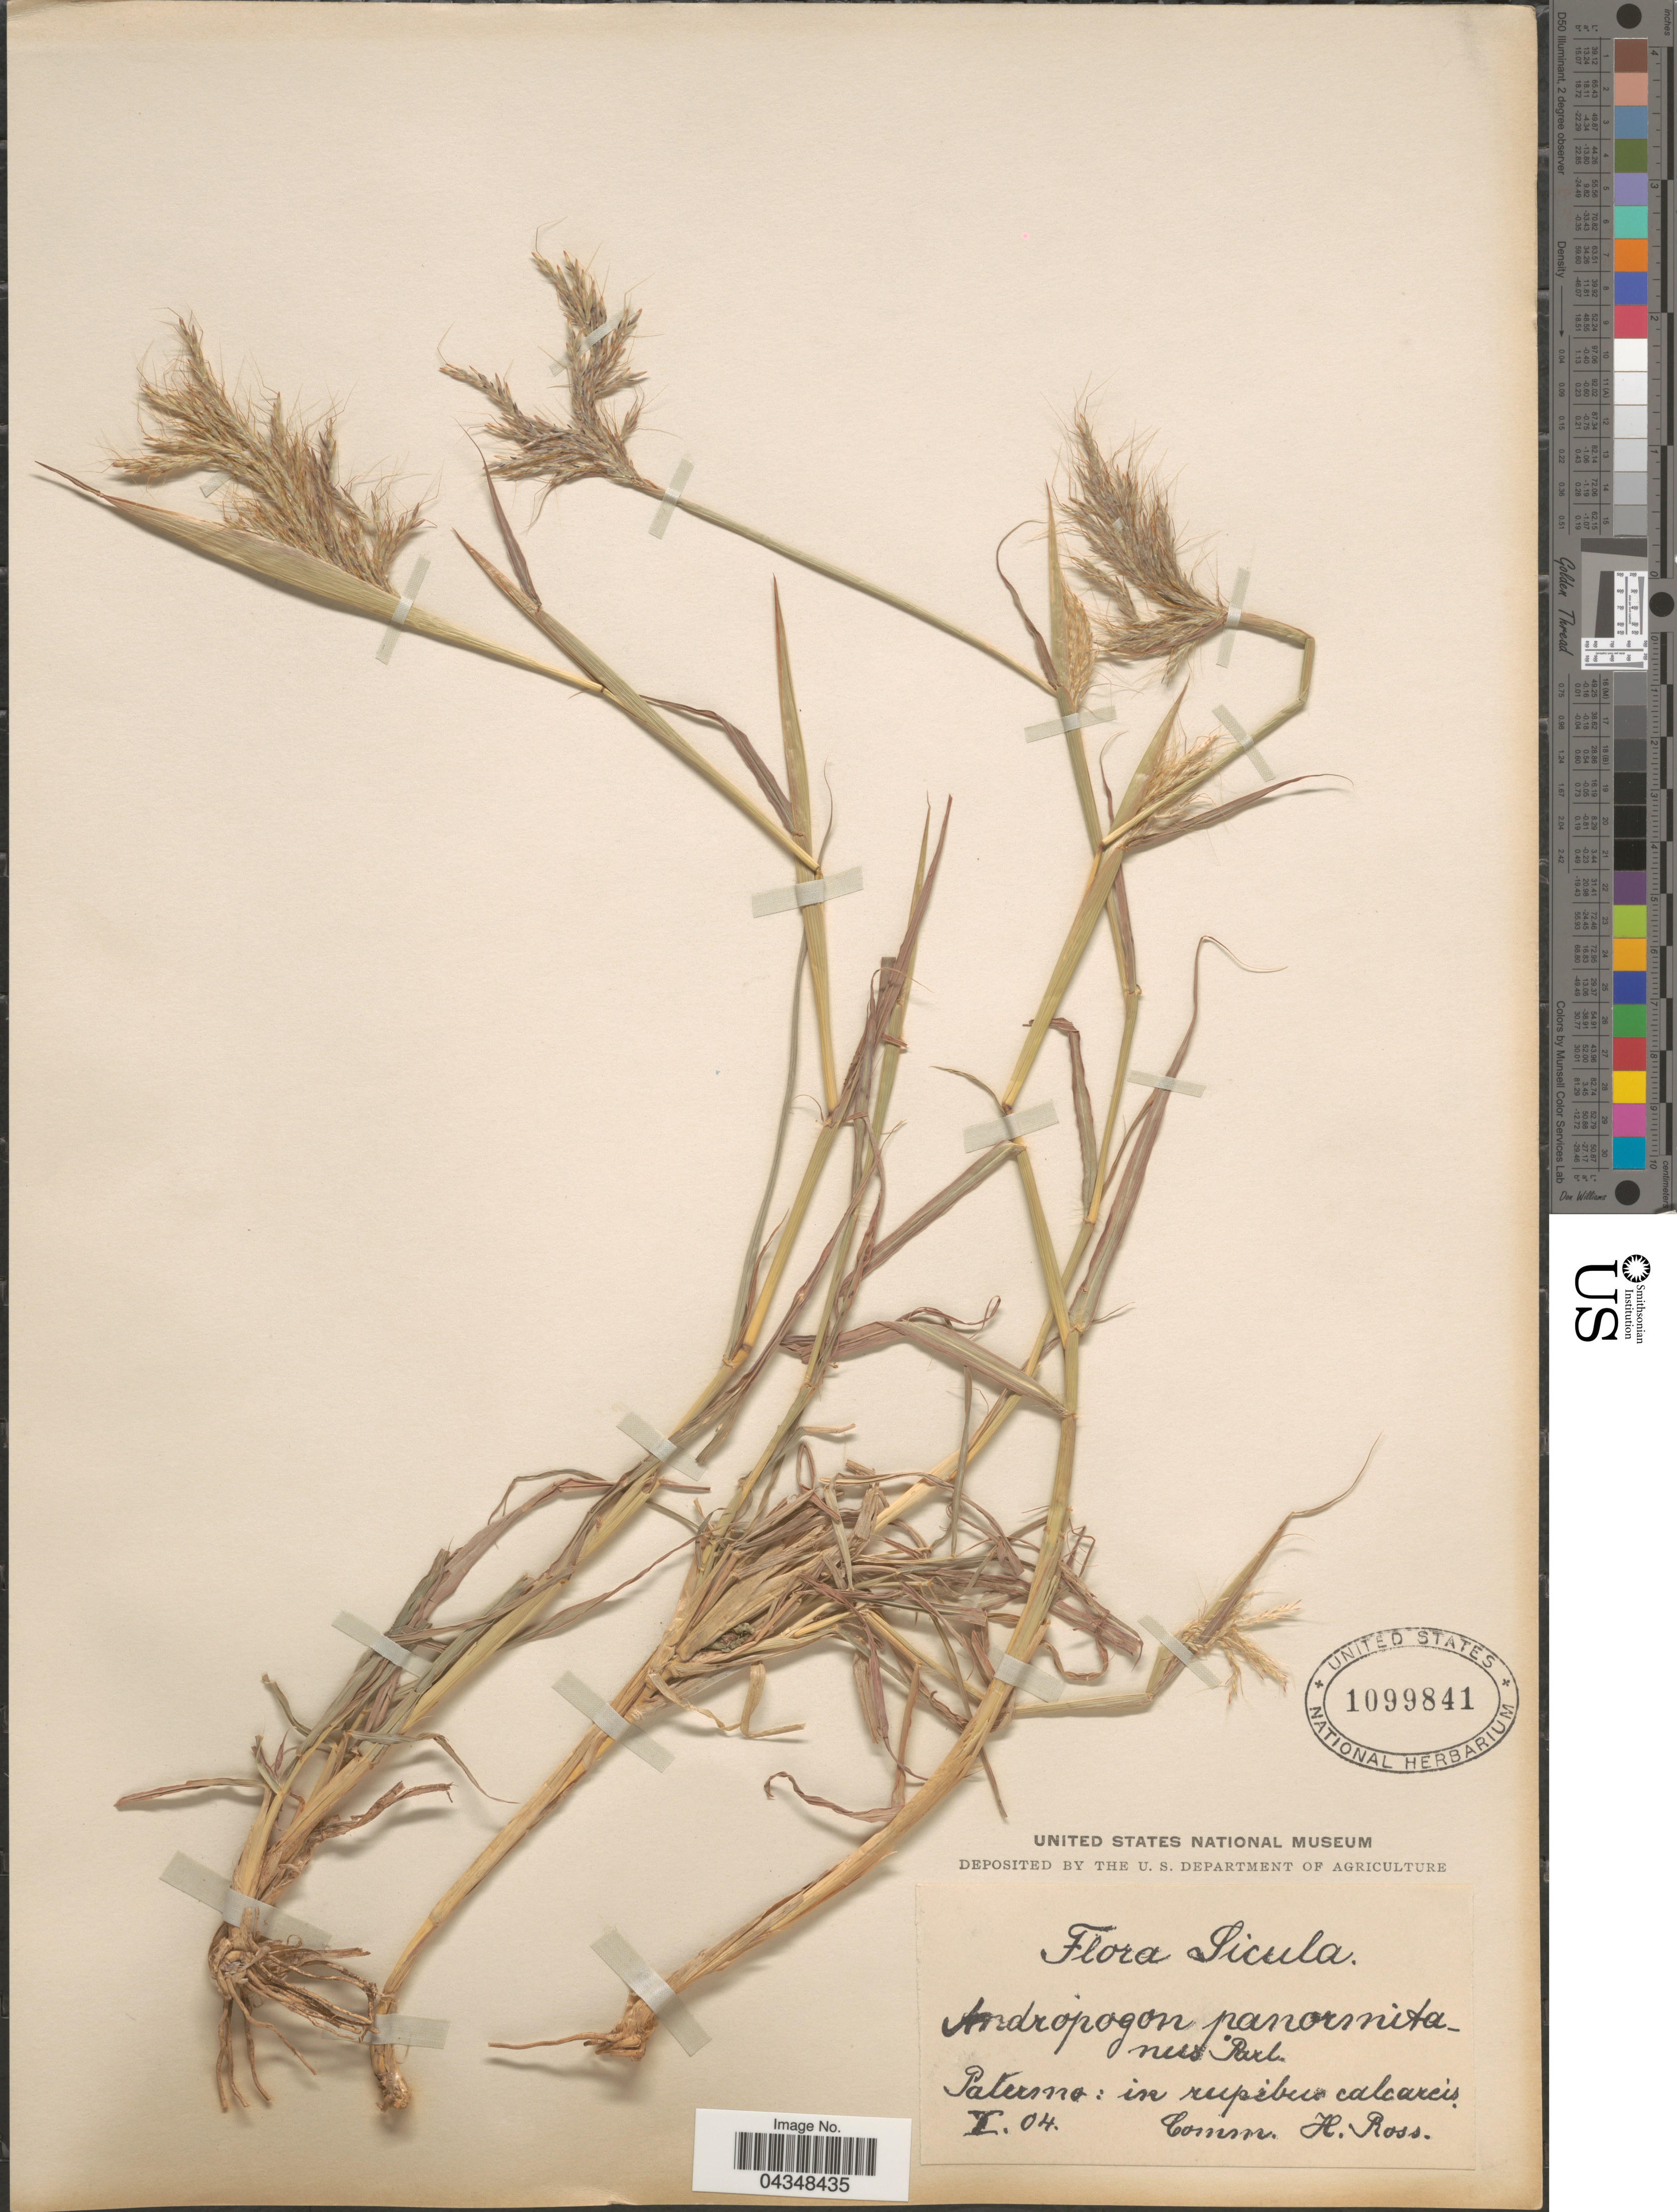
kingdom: Plantae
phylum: Tracheophyta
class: Liliopsida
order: Poales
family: Poaceae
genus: Bothriochloa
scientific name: Bothriochloa pertusa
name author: (L.) A. Camus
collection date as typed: Transcribed d/m/y: /1/4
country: Italy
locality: Sicula. Palerno: in rupibus calcareis.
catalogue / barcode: US 1099841